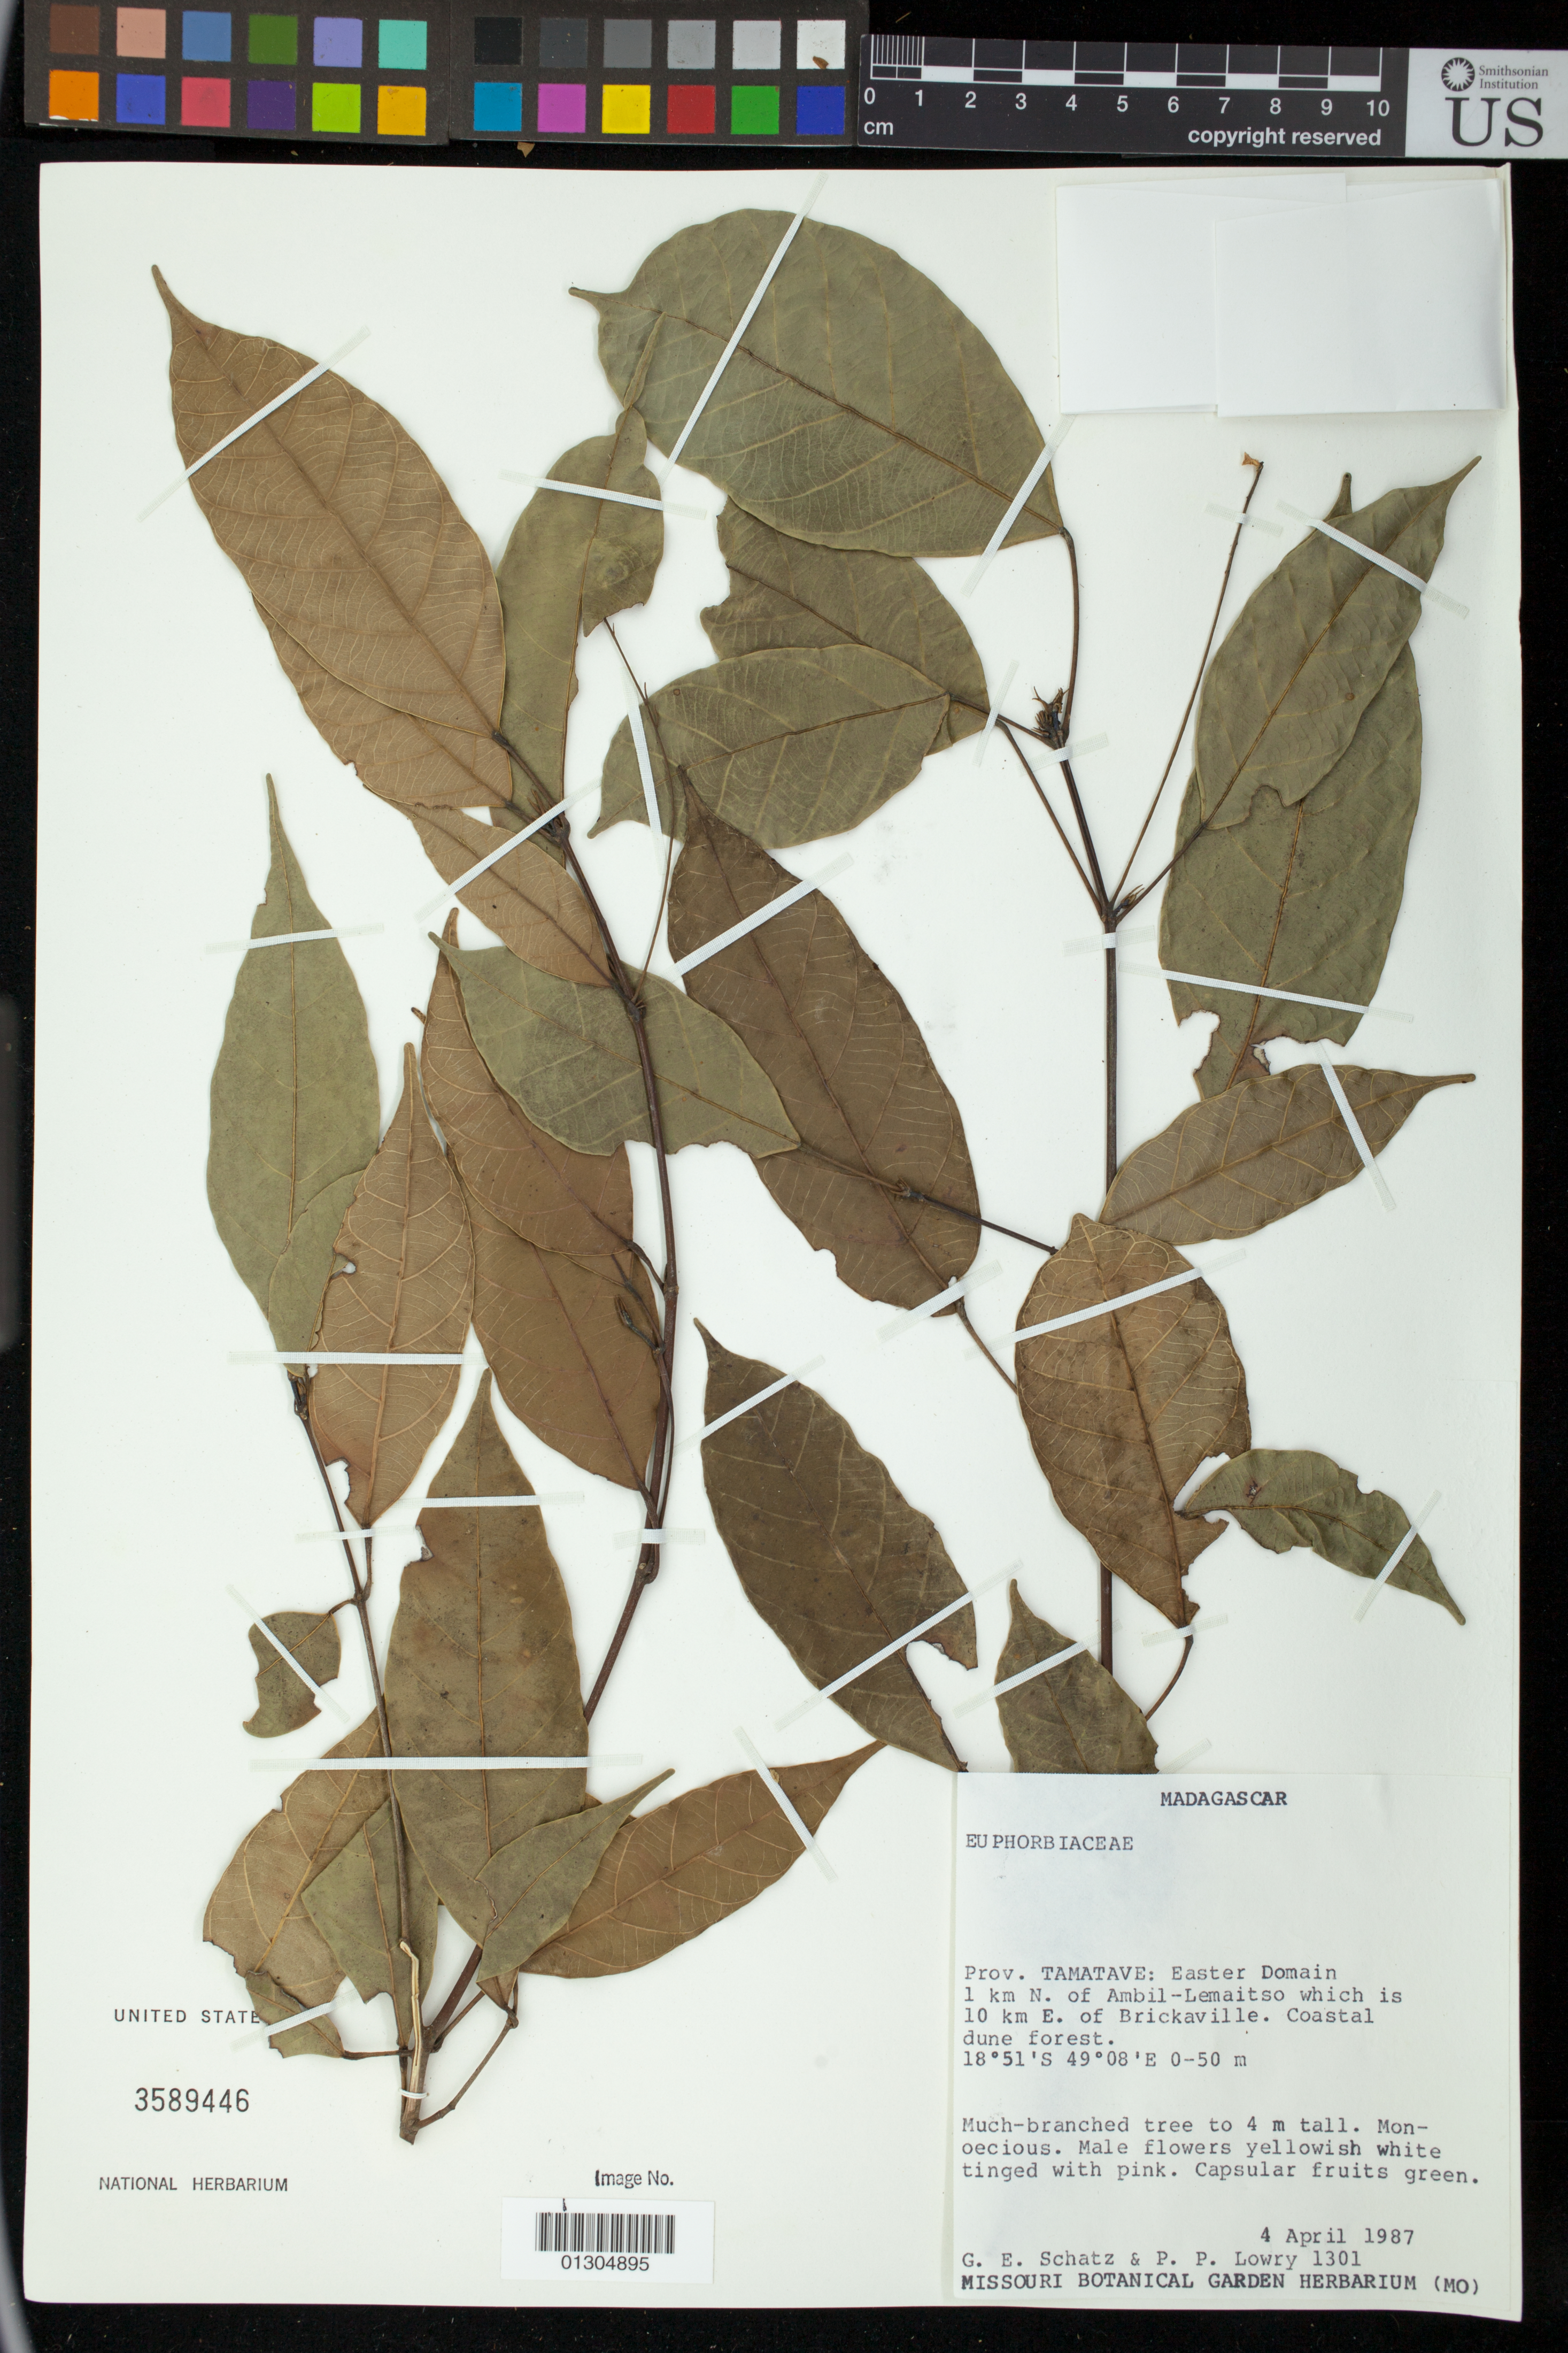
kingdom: Plantae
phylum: Tracheophyta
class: Magnoliopsida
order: Malpighiales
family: Euphorbiaceae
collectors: G. Schatz & P. P. Lowry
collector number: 1301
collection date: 1987-04-04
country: Madagascar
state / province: Atsinanana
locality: Prov. Tamatave: Easter Domain 1 km N. of Ambil-Lemaitso which is 10 km E. of Brickaville.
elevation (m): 0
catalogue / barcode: US 3589446